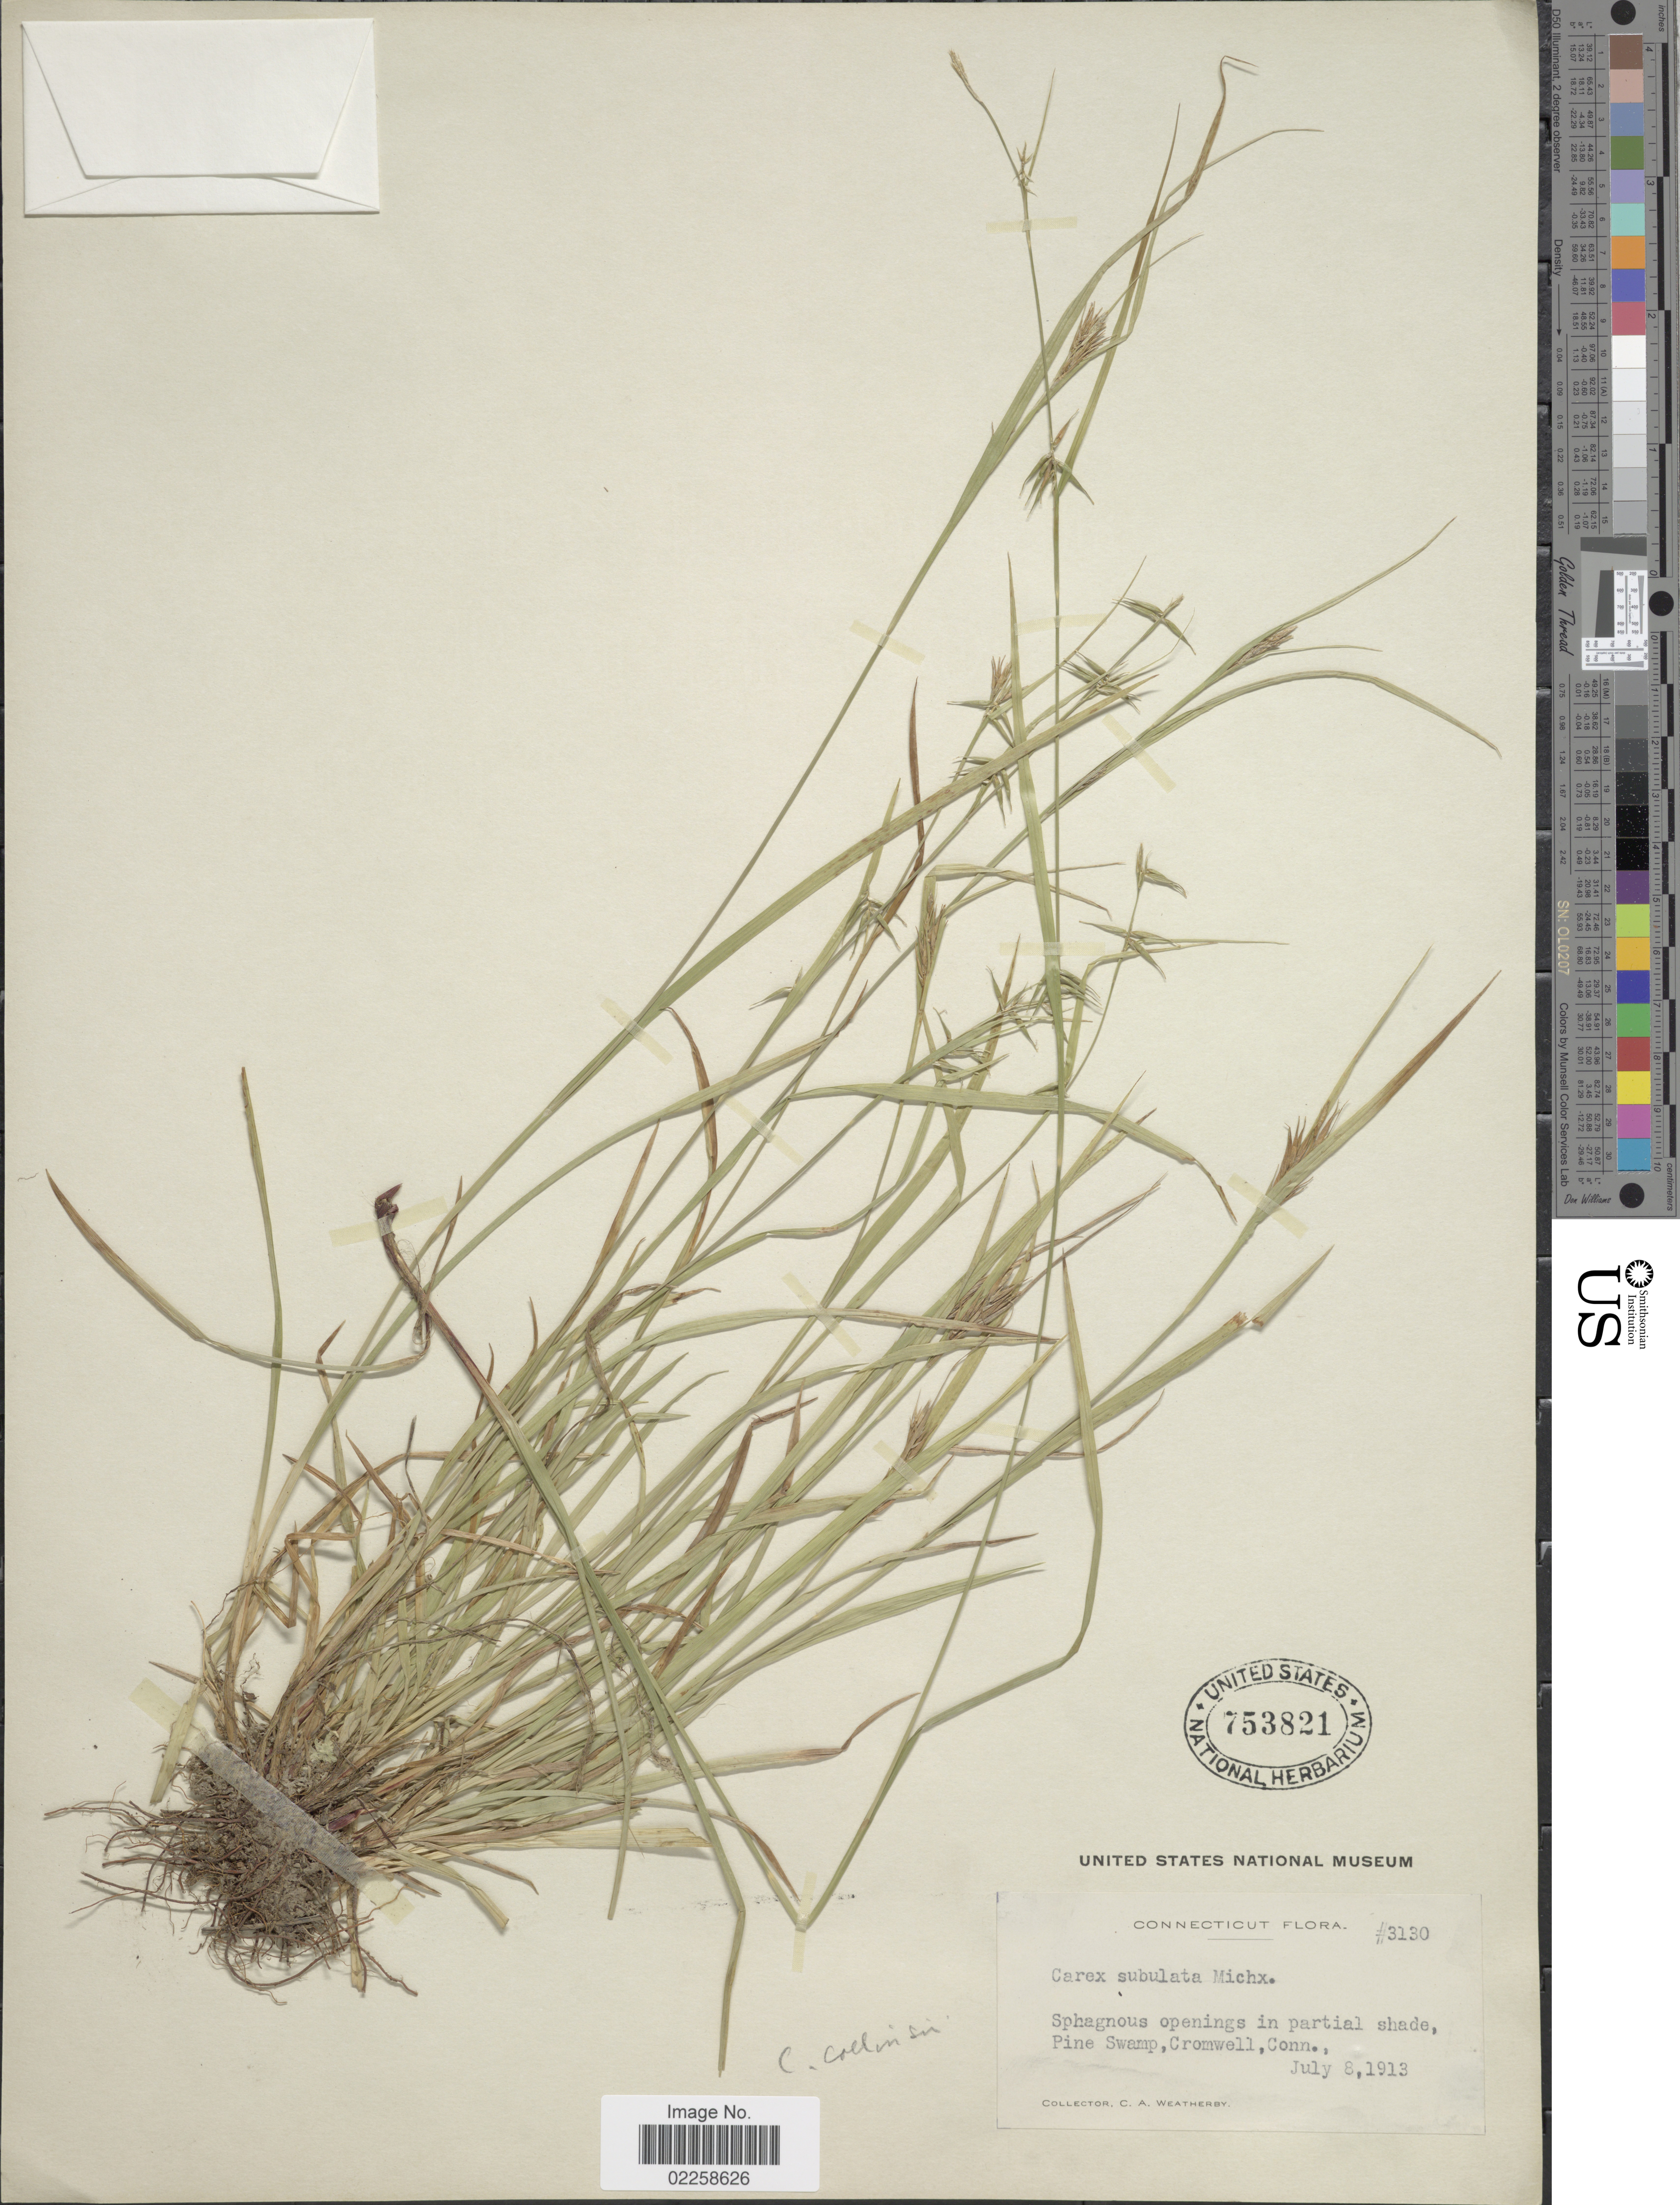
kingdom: Plantae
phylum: Tracheophyta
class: Liliopsida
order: Poales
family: Cyperaceae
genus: Carex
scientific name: Carex collinsii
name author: Nutt.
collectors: C. A. Weatherby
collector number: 3130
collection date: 1913-07-08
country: United States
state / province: Connecticut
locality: Pine Swamp, Cronwell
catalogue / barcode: US 753821